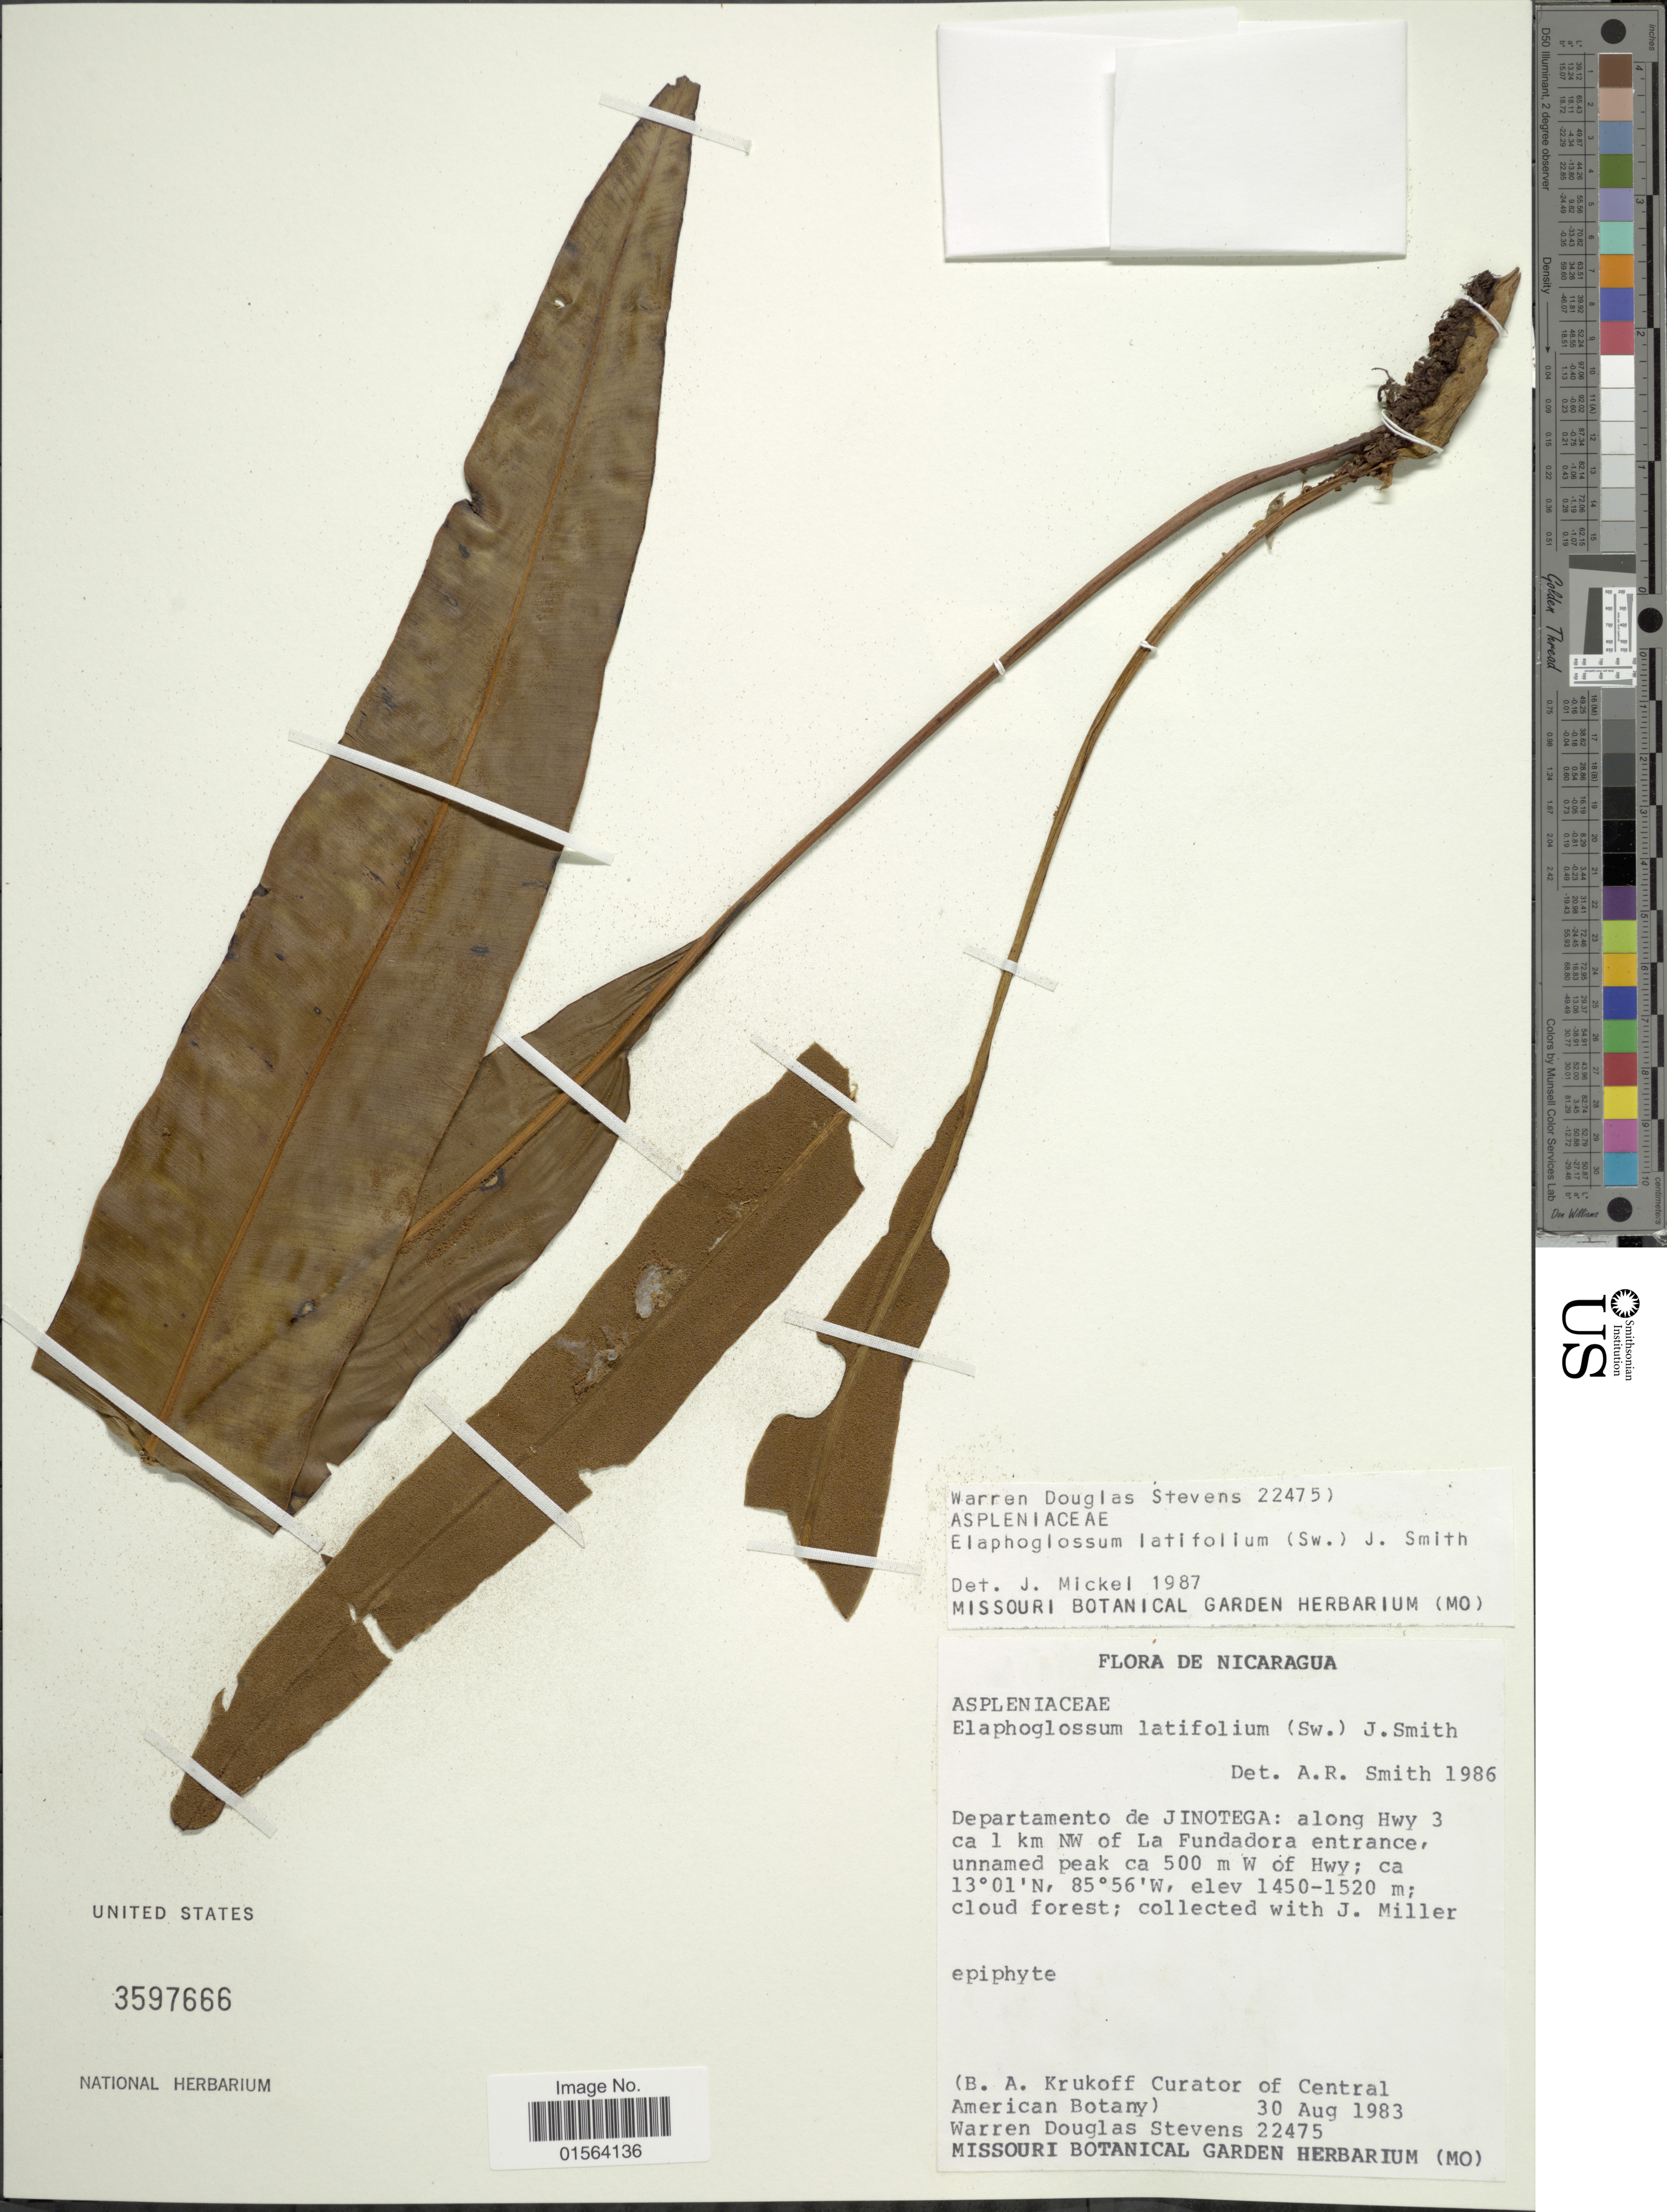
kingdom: Plantae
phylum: Tracheophyta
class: Polypodiopsida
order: Polypodiales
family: Dryopteridaceae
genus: Elaphoglossum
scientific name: Elaphoglossum latifolium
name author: (Sw.) J. Sm.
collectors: W. D. Stevens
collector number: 22475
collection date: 1983-08-30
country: Nicaragua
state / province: Jinotega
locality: Departamento de Jinotega: along Hwy 3 ca 1 km NW of La Fundadora entrance, unnames peak ca 500 m W of Hwy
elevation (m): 1450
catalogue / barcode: US 3597666